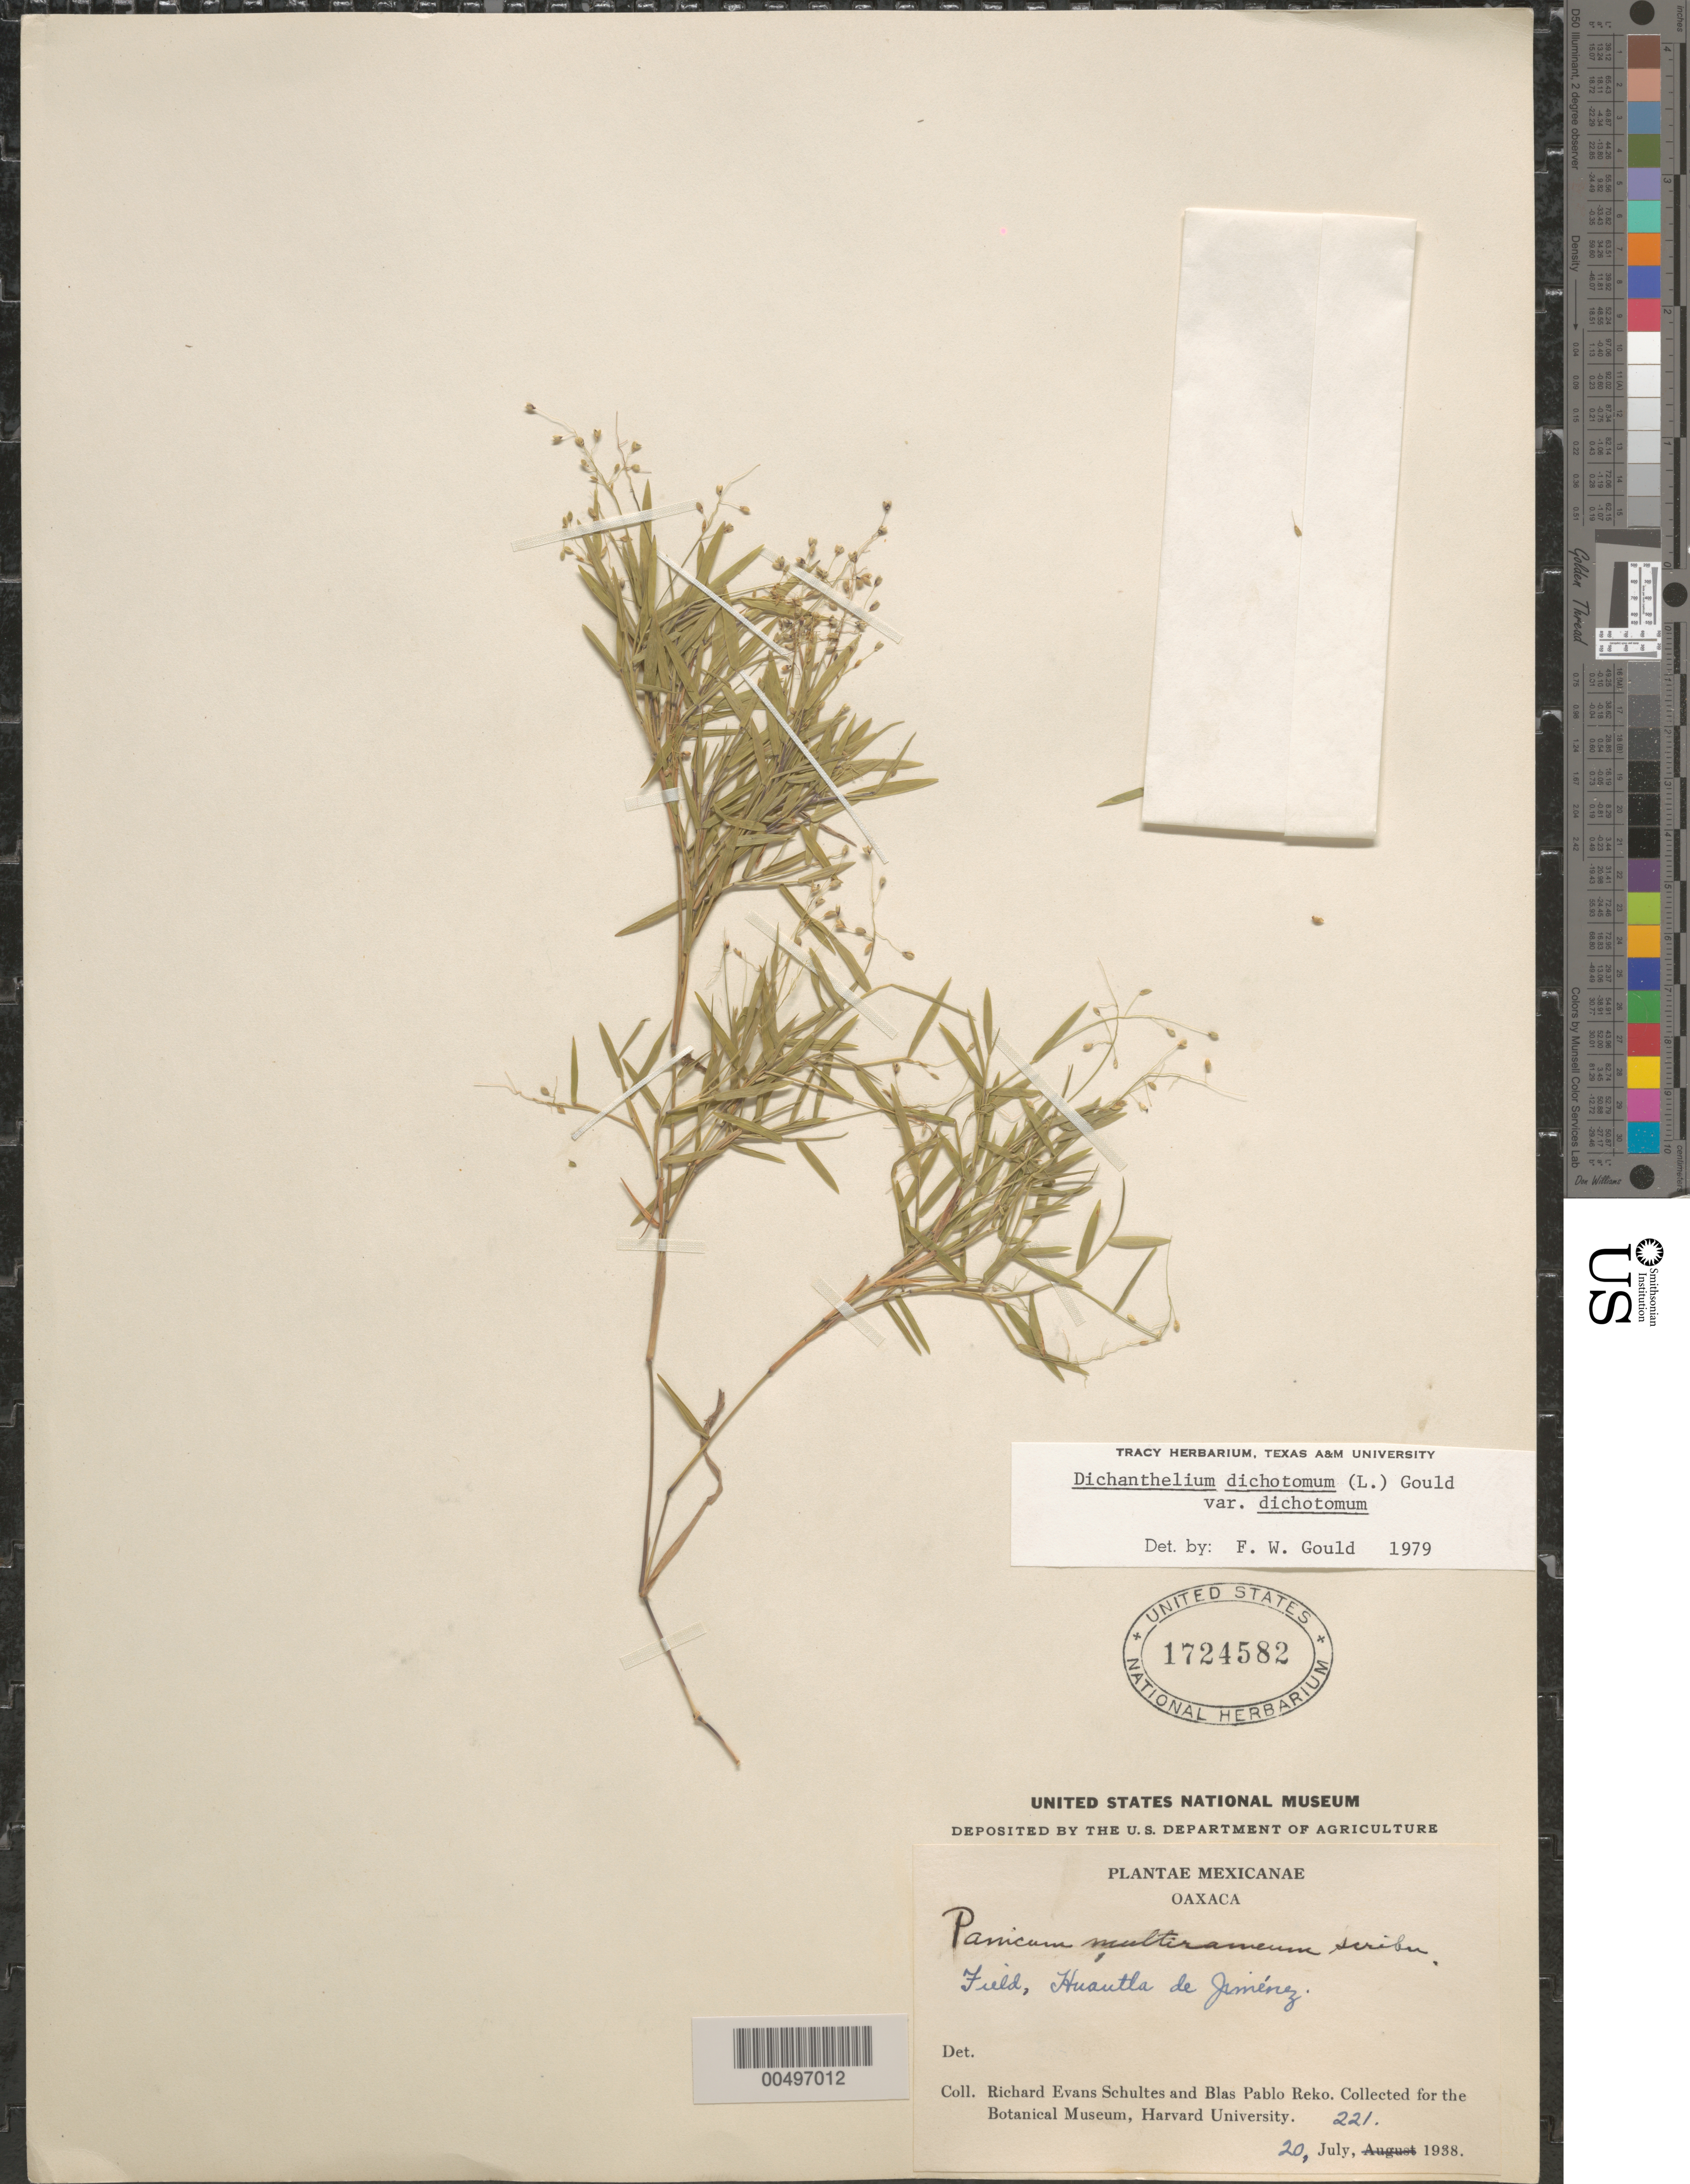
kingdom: Plantae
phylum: Tracheophyta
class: Liliopsida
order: Poales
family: Poaceae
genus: Dichanthelium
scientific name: Dichanthelium dichotomum var. dichotomum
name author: (L.) Gould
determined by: Gould, F. W.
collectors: R. E. Schultes & B. P. Reko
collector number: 221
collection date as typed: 20 Jul 1938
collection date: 1938-07-20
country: Mexico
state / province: Oaxaca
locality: Huautla de Jiménez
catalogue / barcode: US 1724582